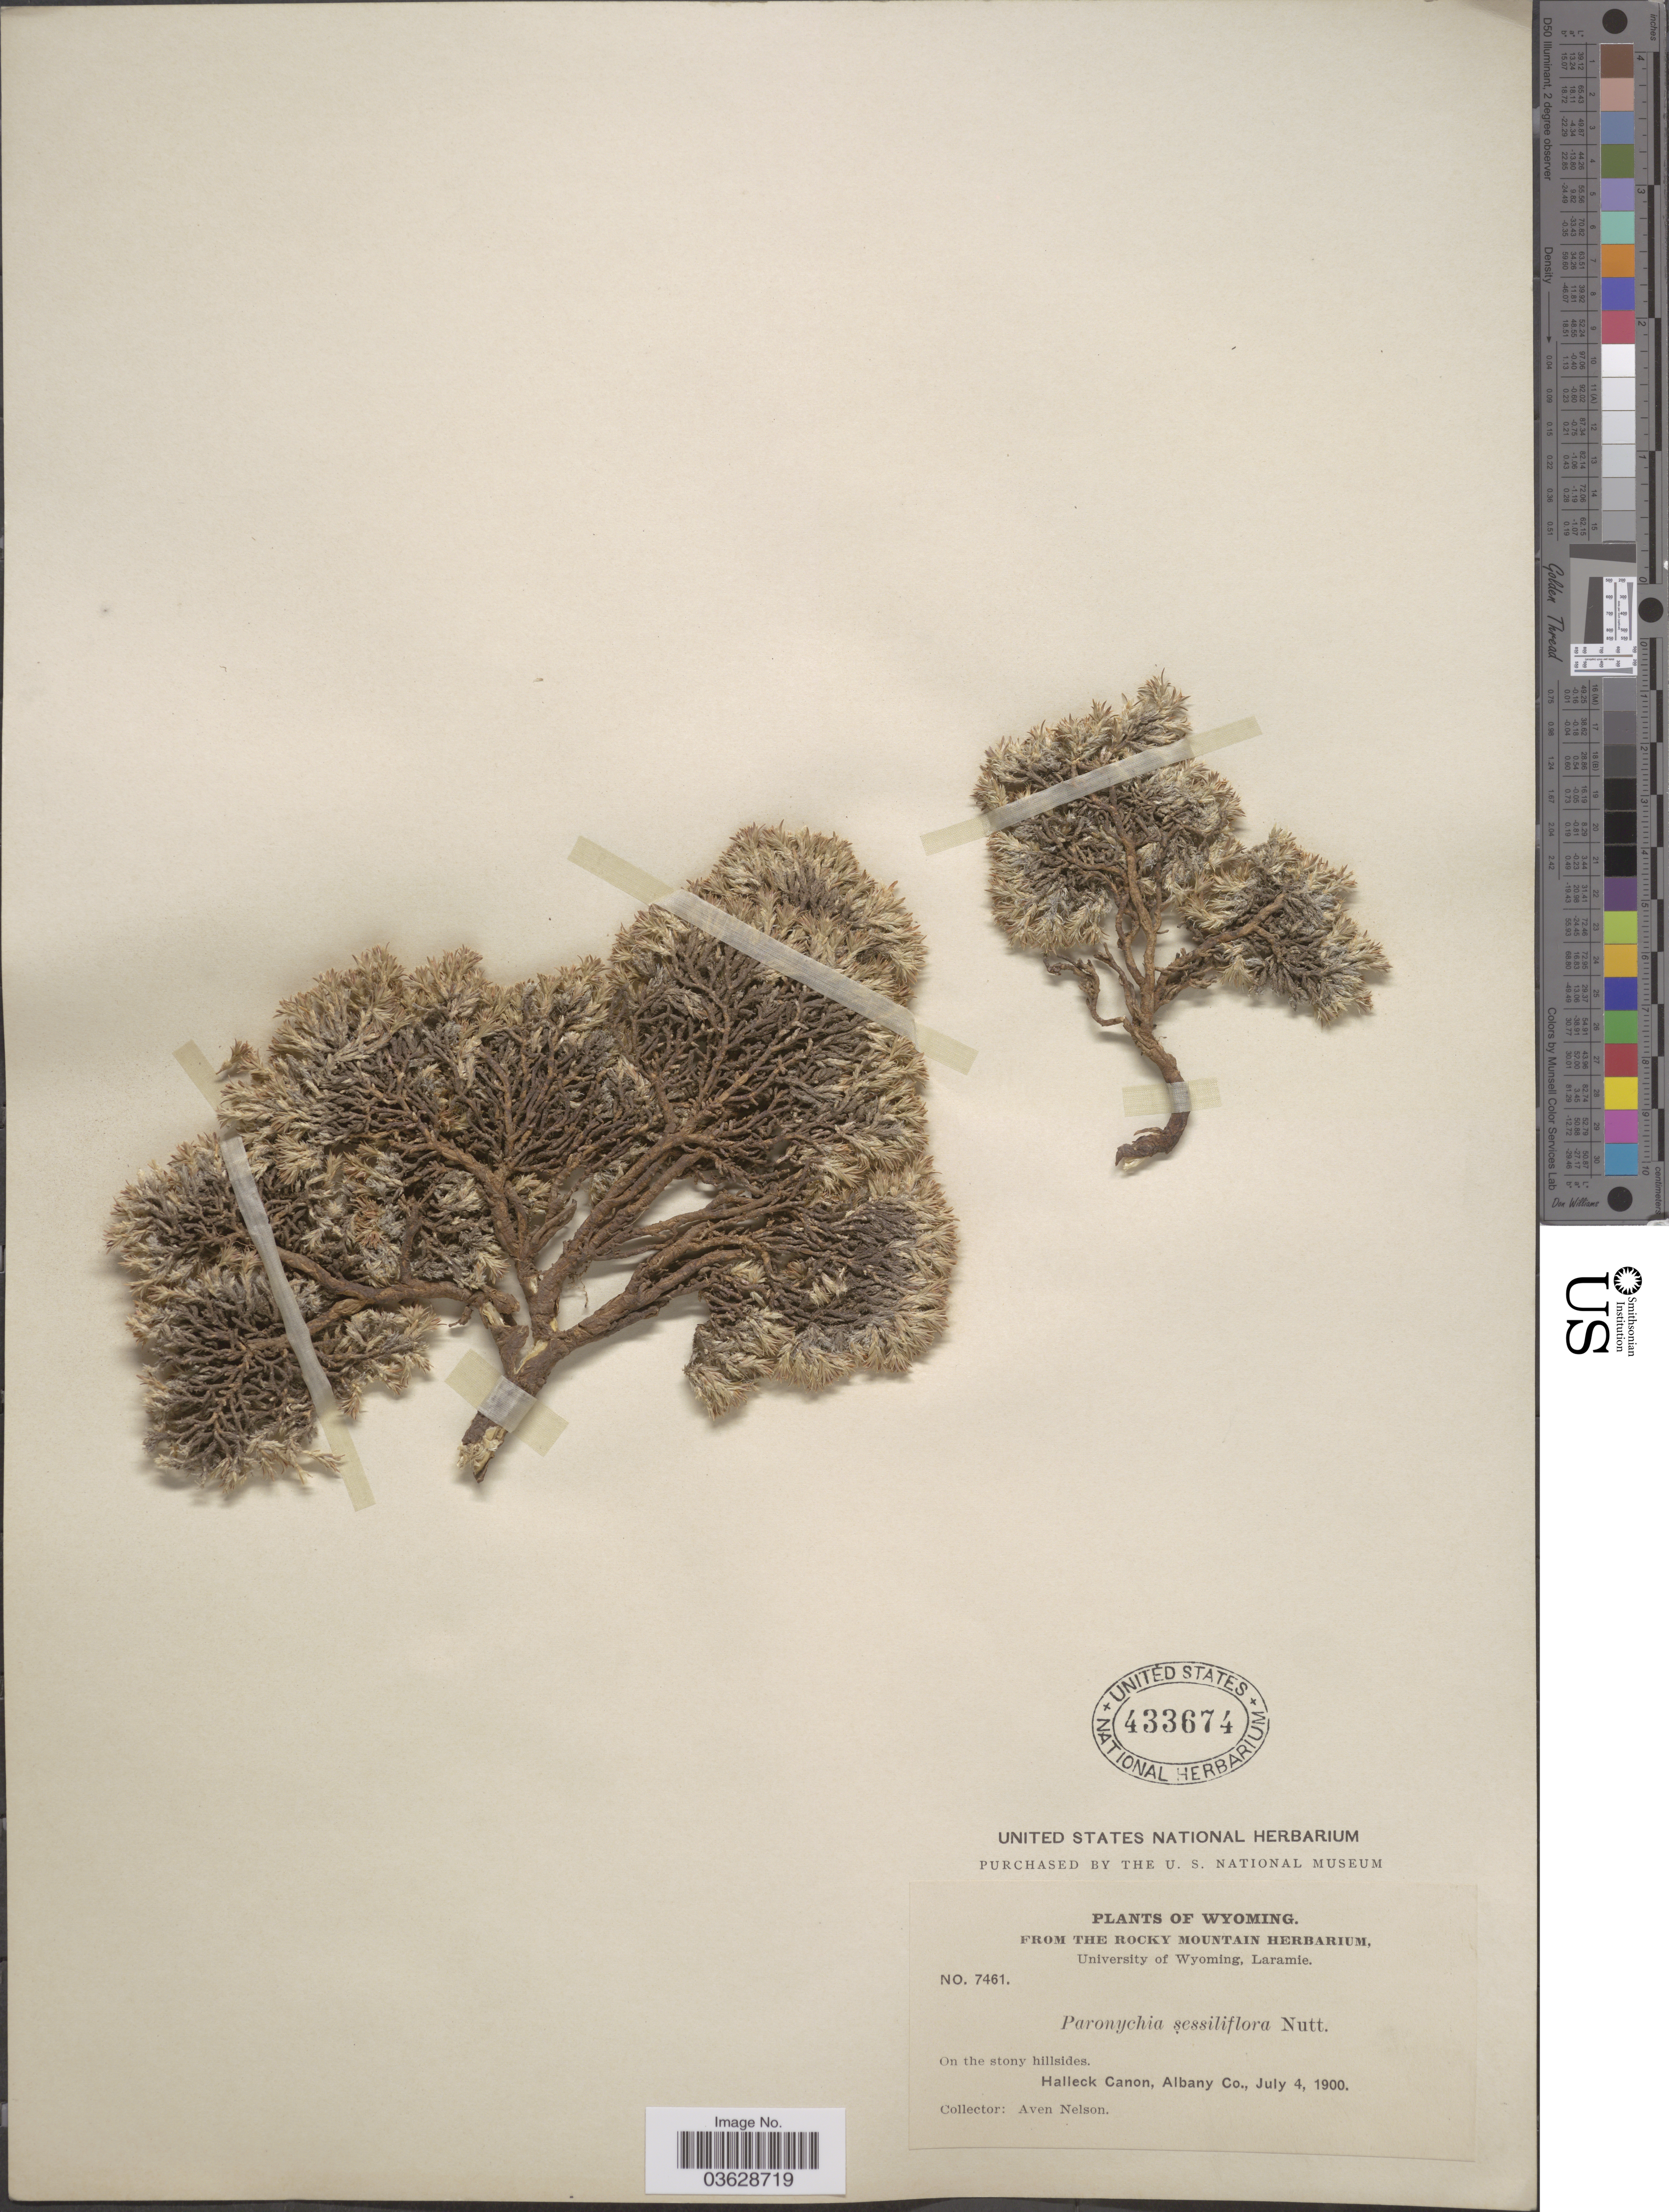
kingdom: Plantae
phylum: Tracheophyta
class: Magnoliopsida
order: Caryophyllales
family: Caryophyllaceae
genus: Paronychia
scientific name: Paronychia sessiliflora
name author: Nutt.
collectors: A. Nelson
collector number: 7461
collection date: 1900-07-04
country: United States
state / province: Wyoming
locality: Halleck Canon, Albany Co.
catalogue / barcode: US 433674